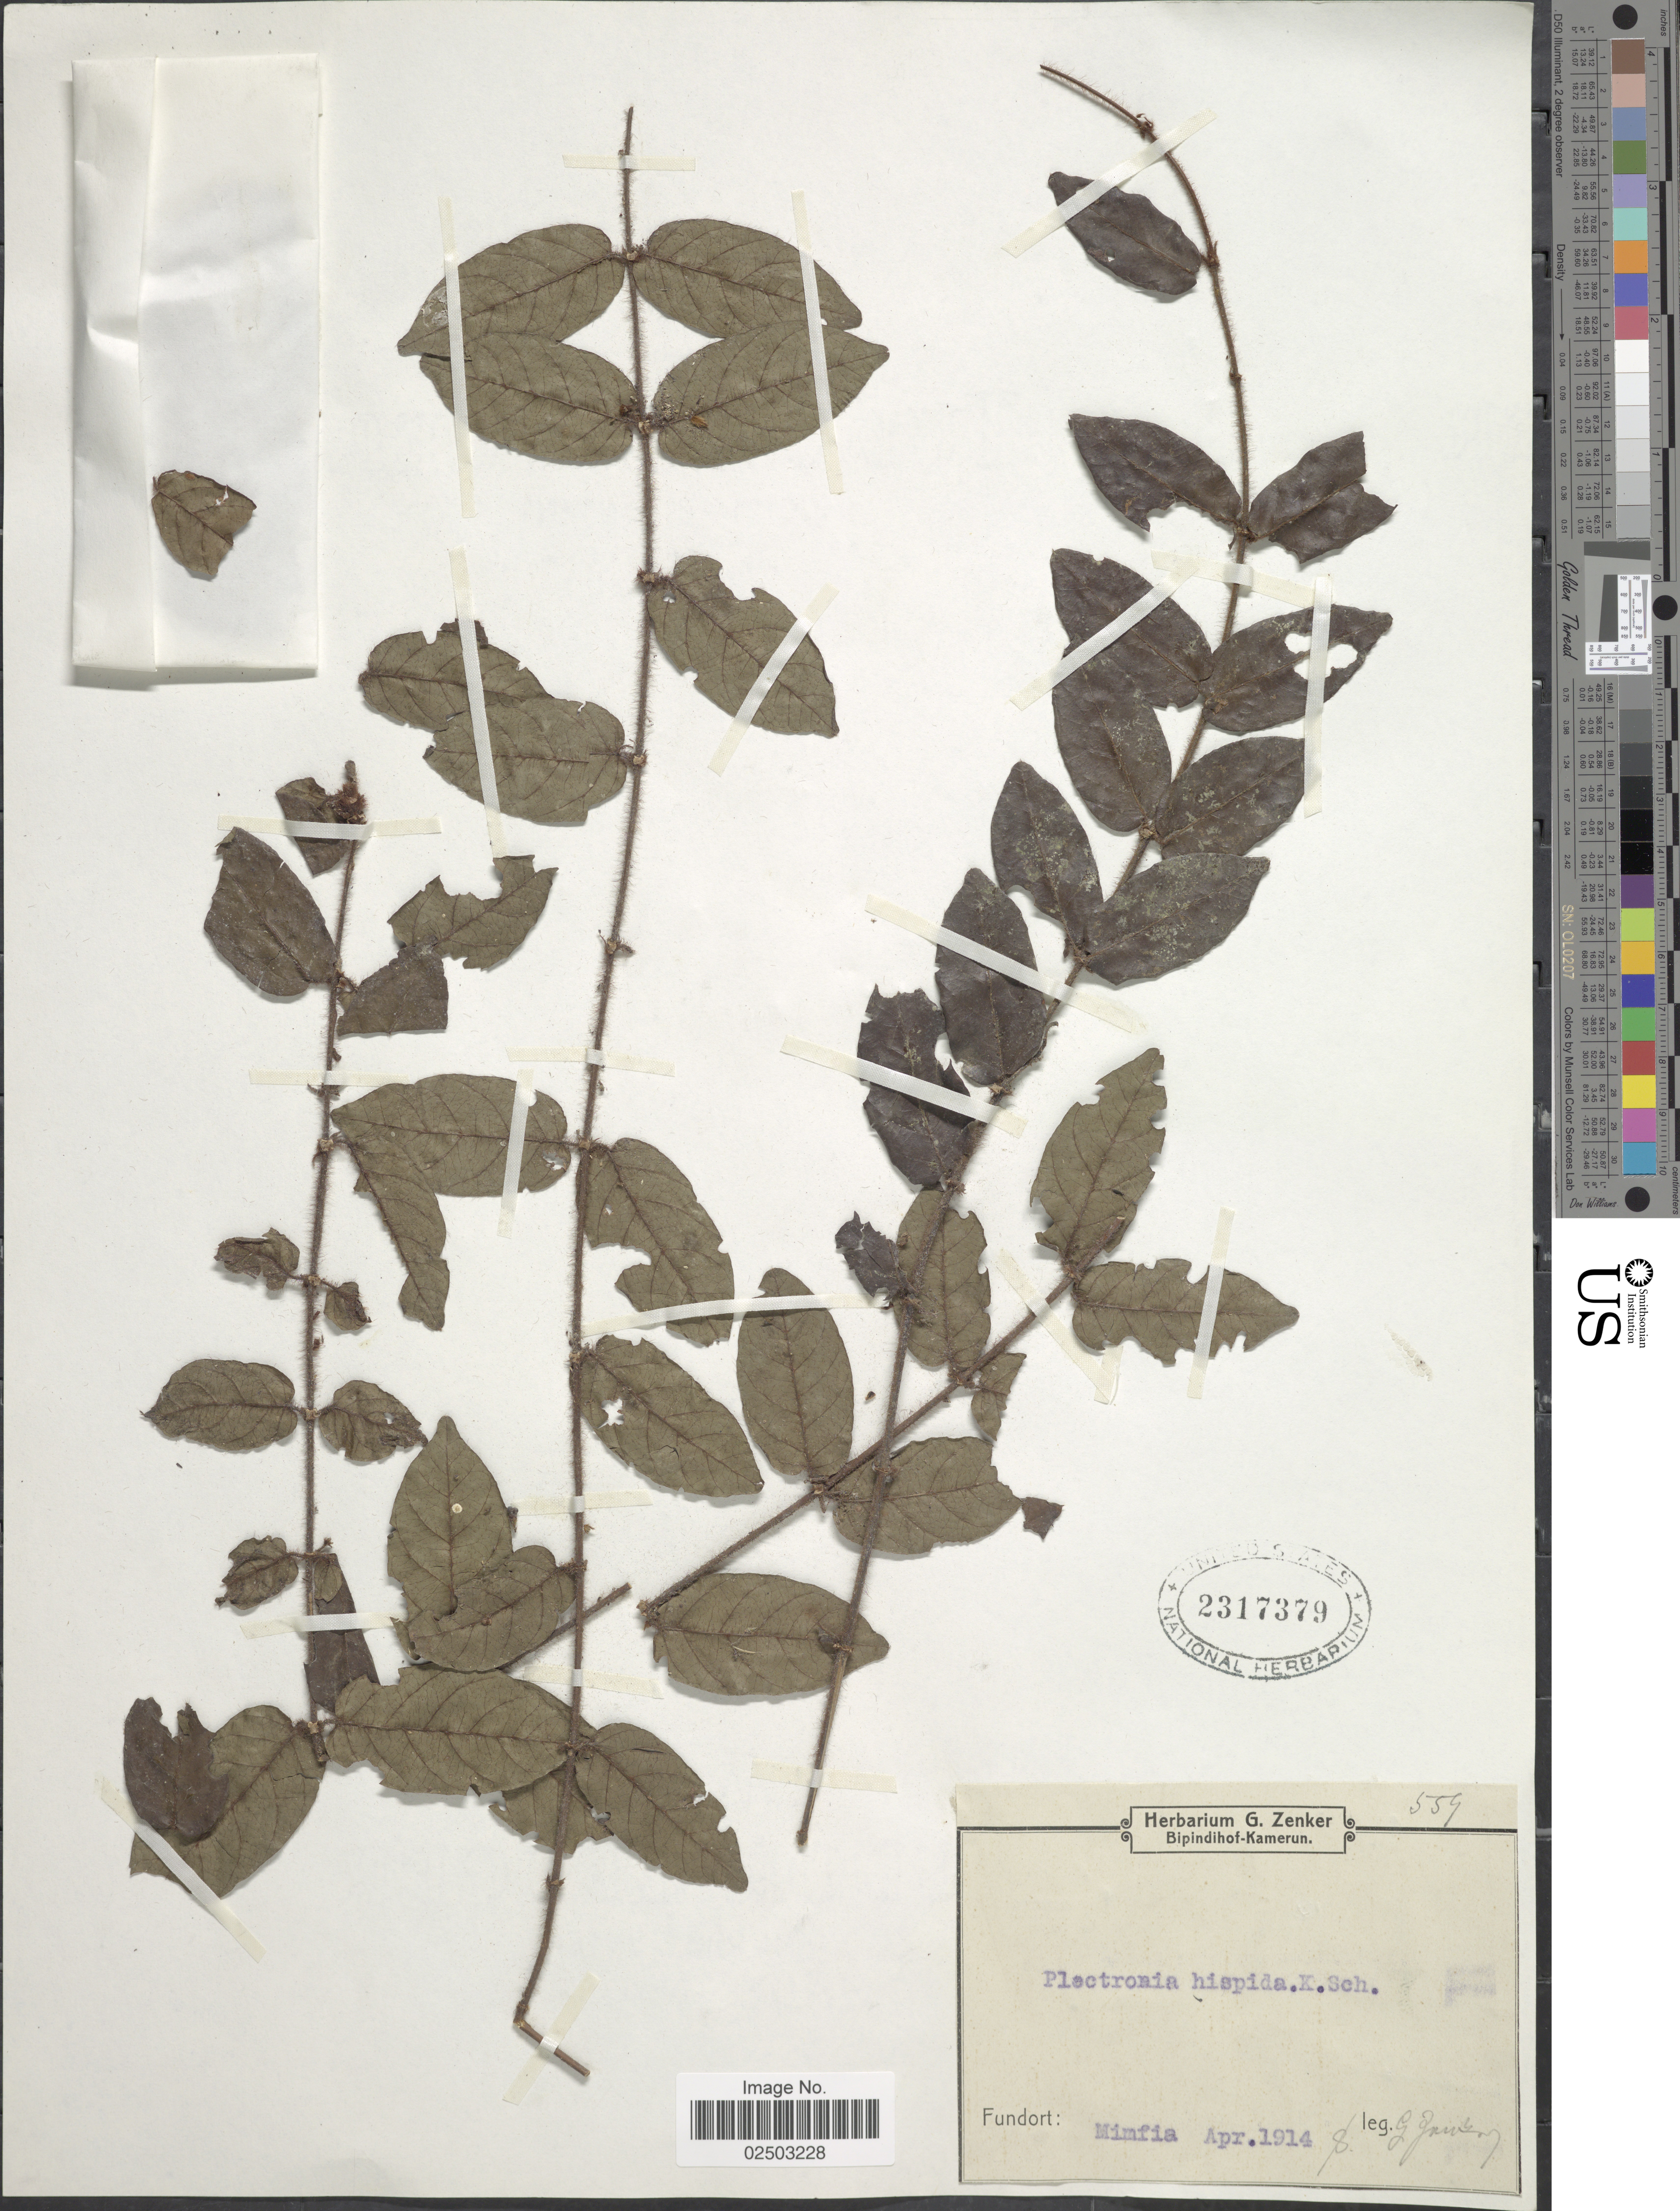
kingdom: Plantae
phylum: Tracheophyta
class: Magnoliopsida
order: Gentianales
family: Rubiaceae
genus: Canthium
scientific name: Canthium hispidum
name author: Benth.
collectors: G. A. Zenker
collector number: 559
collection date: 1914-04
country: Cameroon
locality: Mimfia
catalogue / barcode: US 2317379